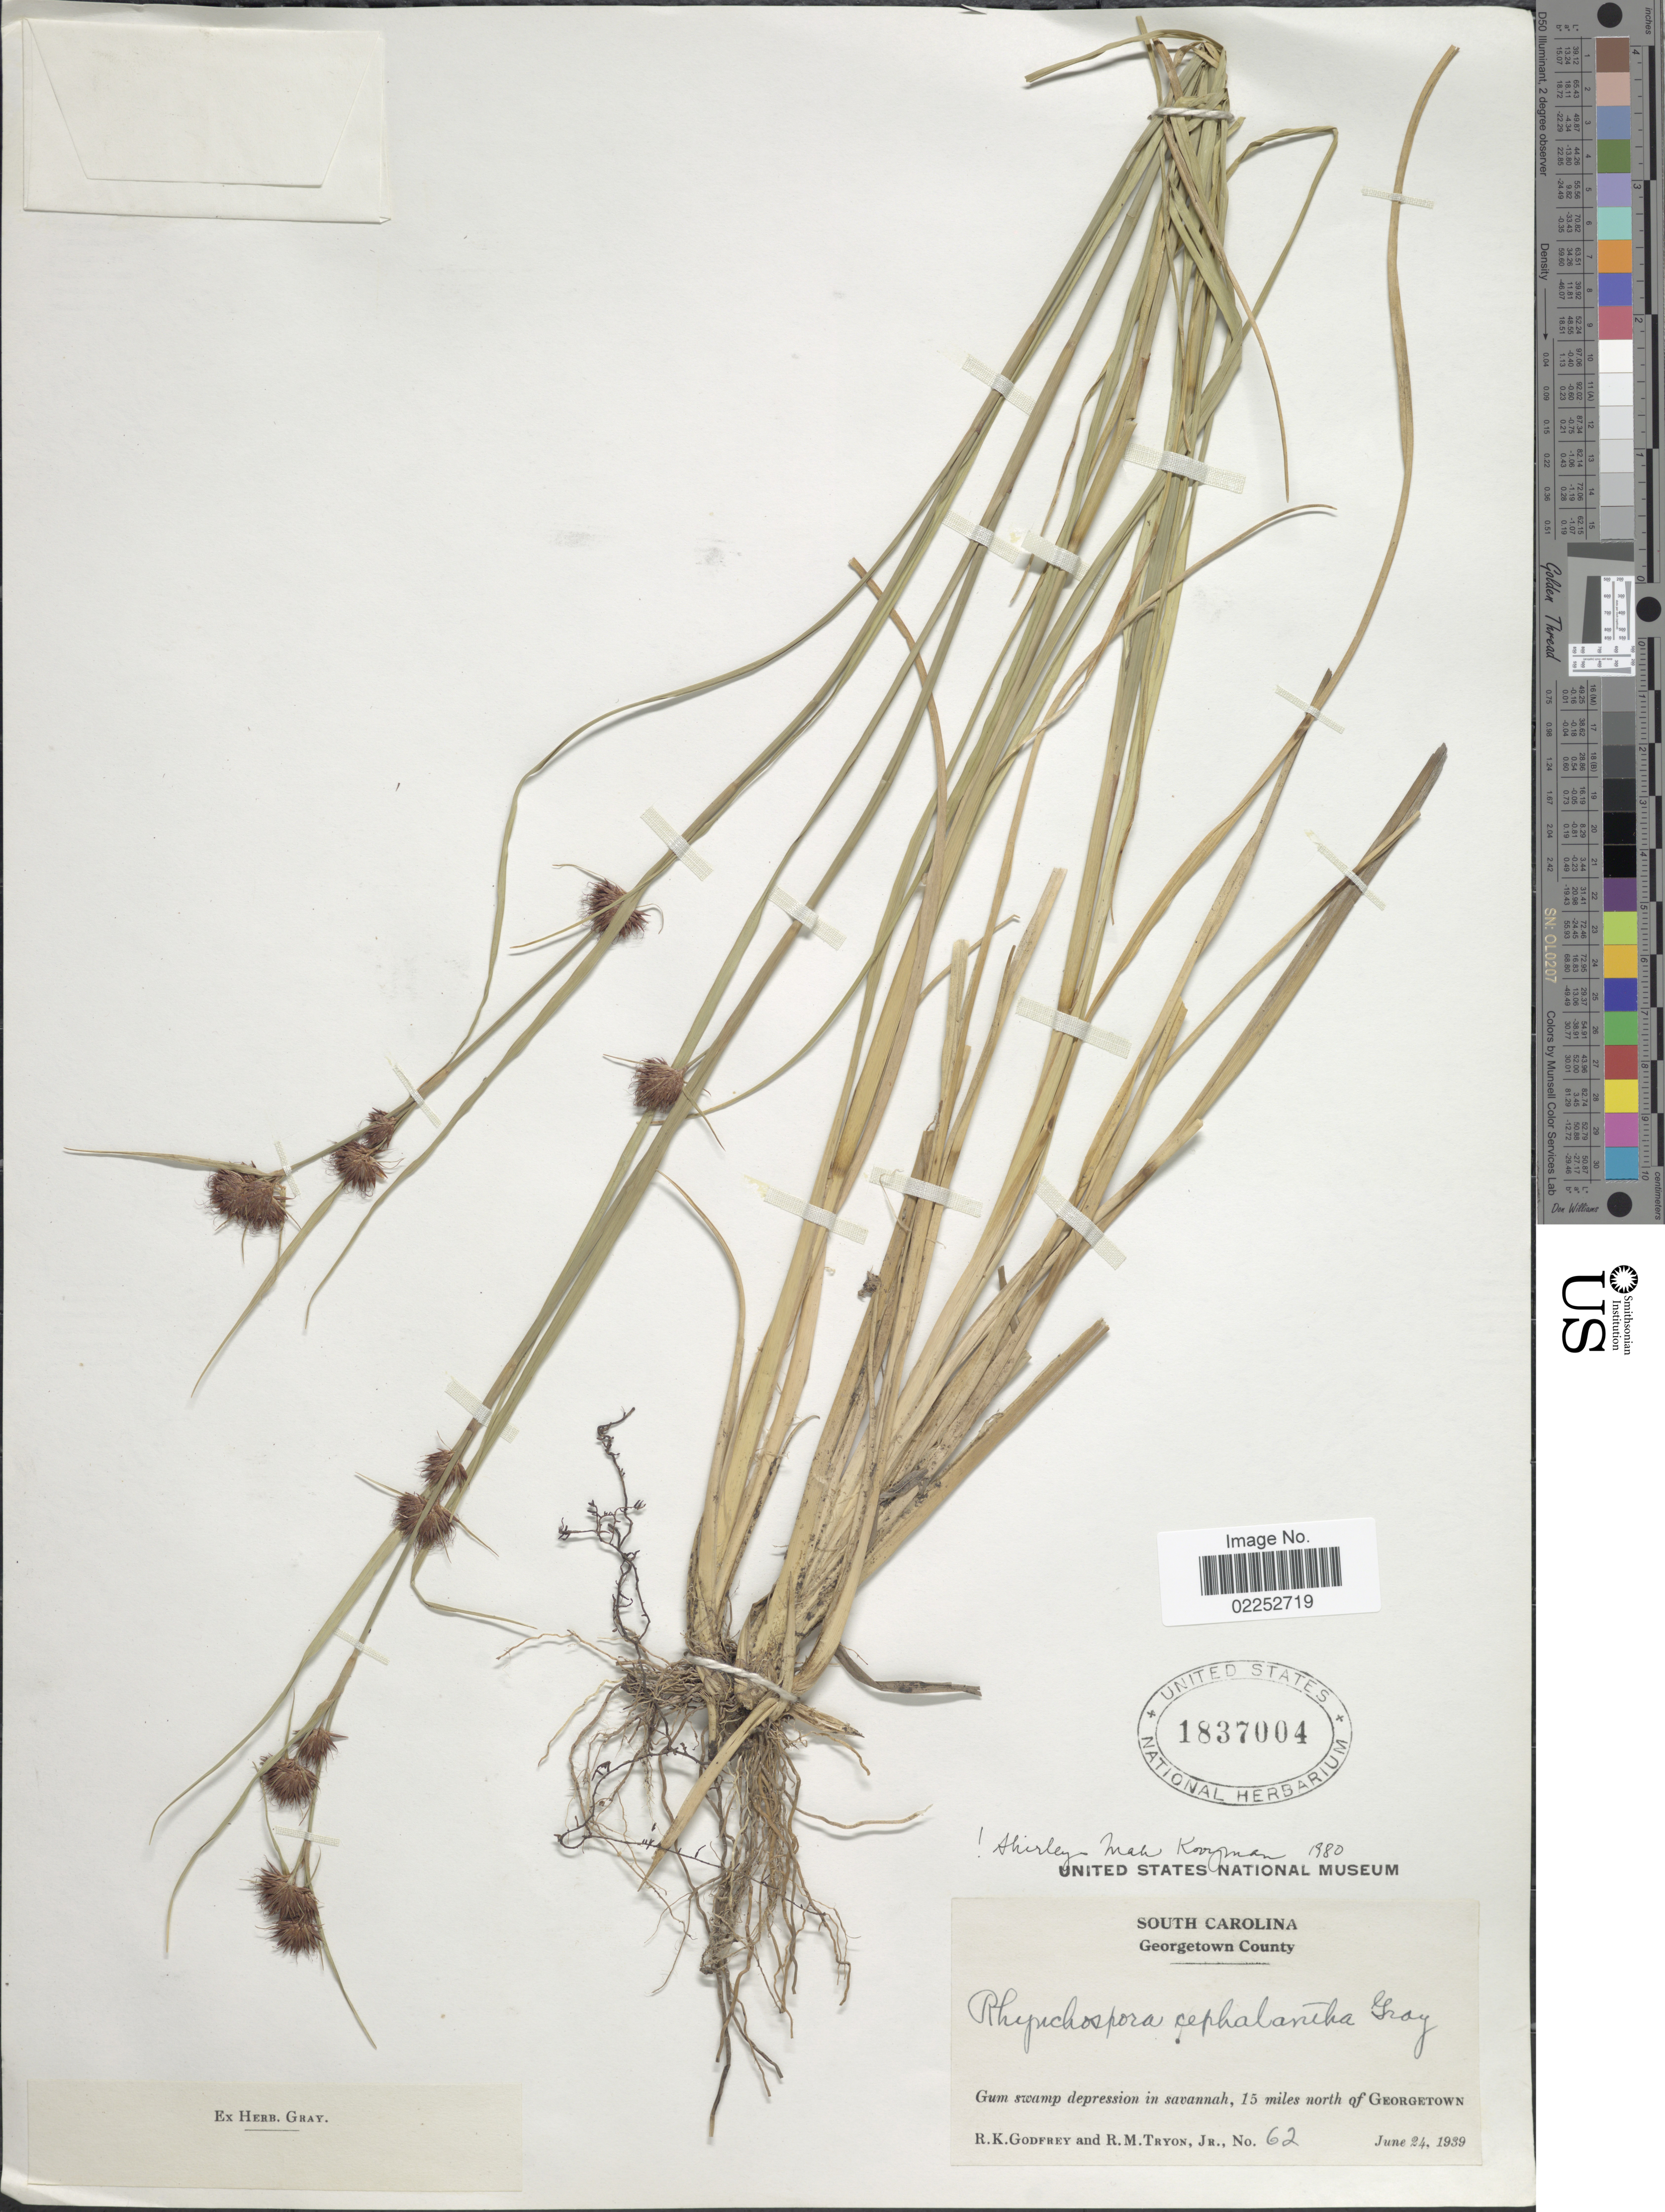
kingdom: Plantae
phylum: Tracheophyta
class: Liliopsida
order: Poales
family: Cyperaceae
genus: Rhynchospora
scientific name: Rhynchospora cephalantha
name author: A. Gray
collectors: R. K. Godfrey & R. M. Tryon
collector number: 62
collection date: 1939-06-24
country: United States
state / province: South Carolina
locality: Georgetown County. 15 miles north of Georgetown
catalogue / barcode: US 1837004